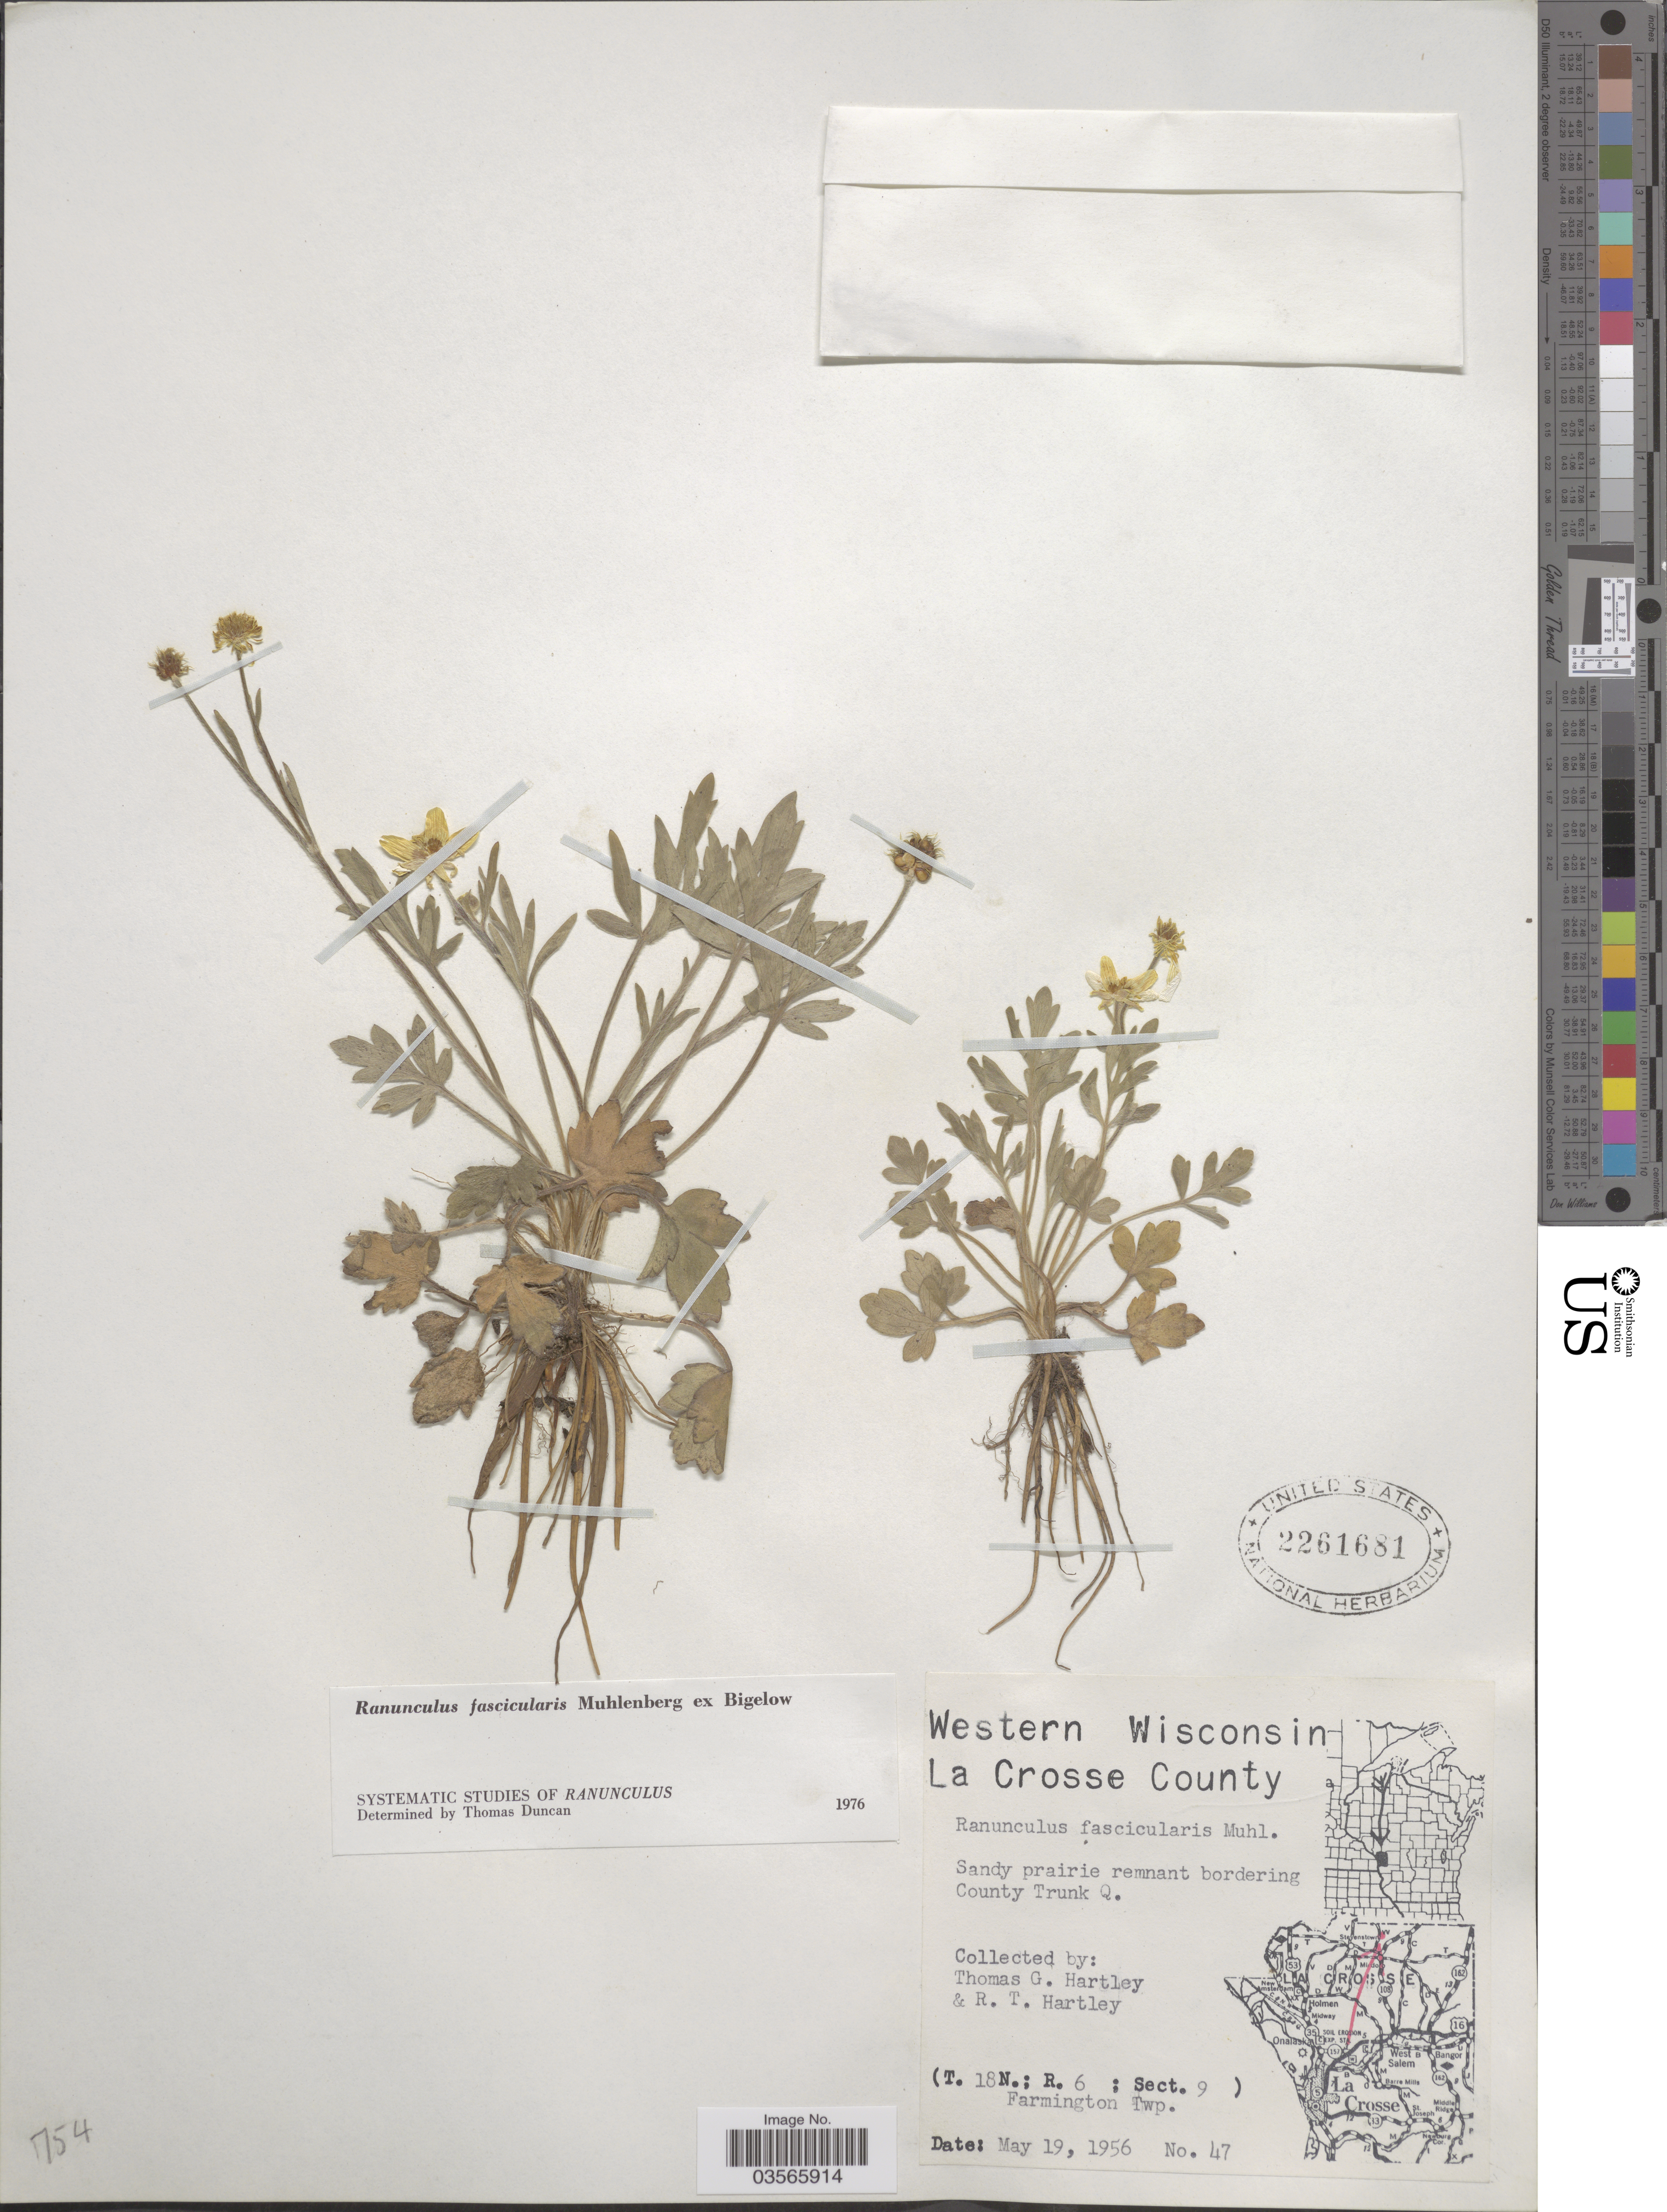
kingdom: Plantae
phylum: Tracheophyta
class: Magnoliopsida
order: Ranunculales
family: Ranunculaceae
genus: Ranunculus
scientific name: Ranunculus fascicularis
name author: Muhl. ex Bigelow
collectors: T. G. Hartley & R. T. Hartley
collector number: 47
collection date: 1956-05-19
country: United States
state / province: Wisconsin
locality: Western Wisconsin. La Crosse County. (T.18N.; R.6; Sect. 9) Farmington Twp.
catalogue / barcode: US 2261681